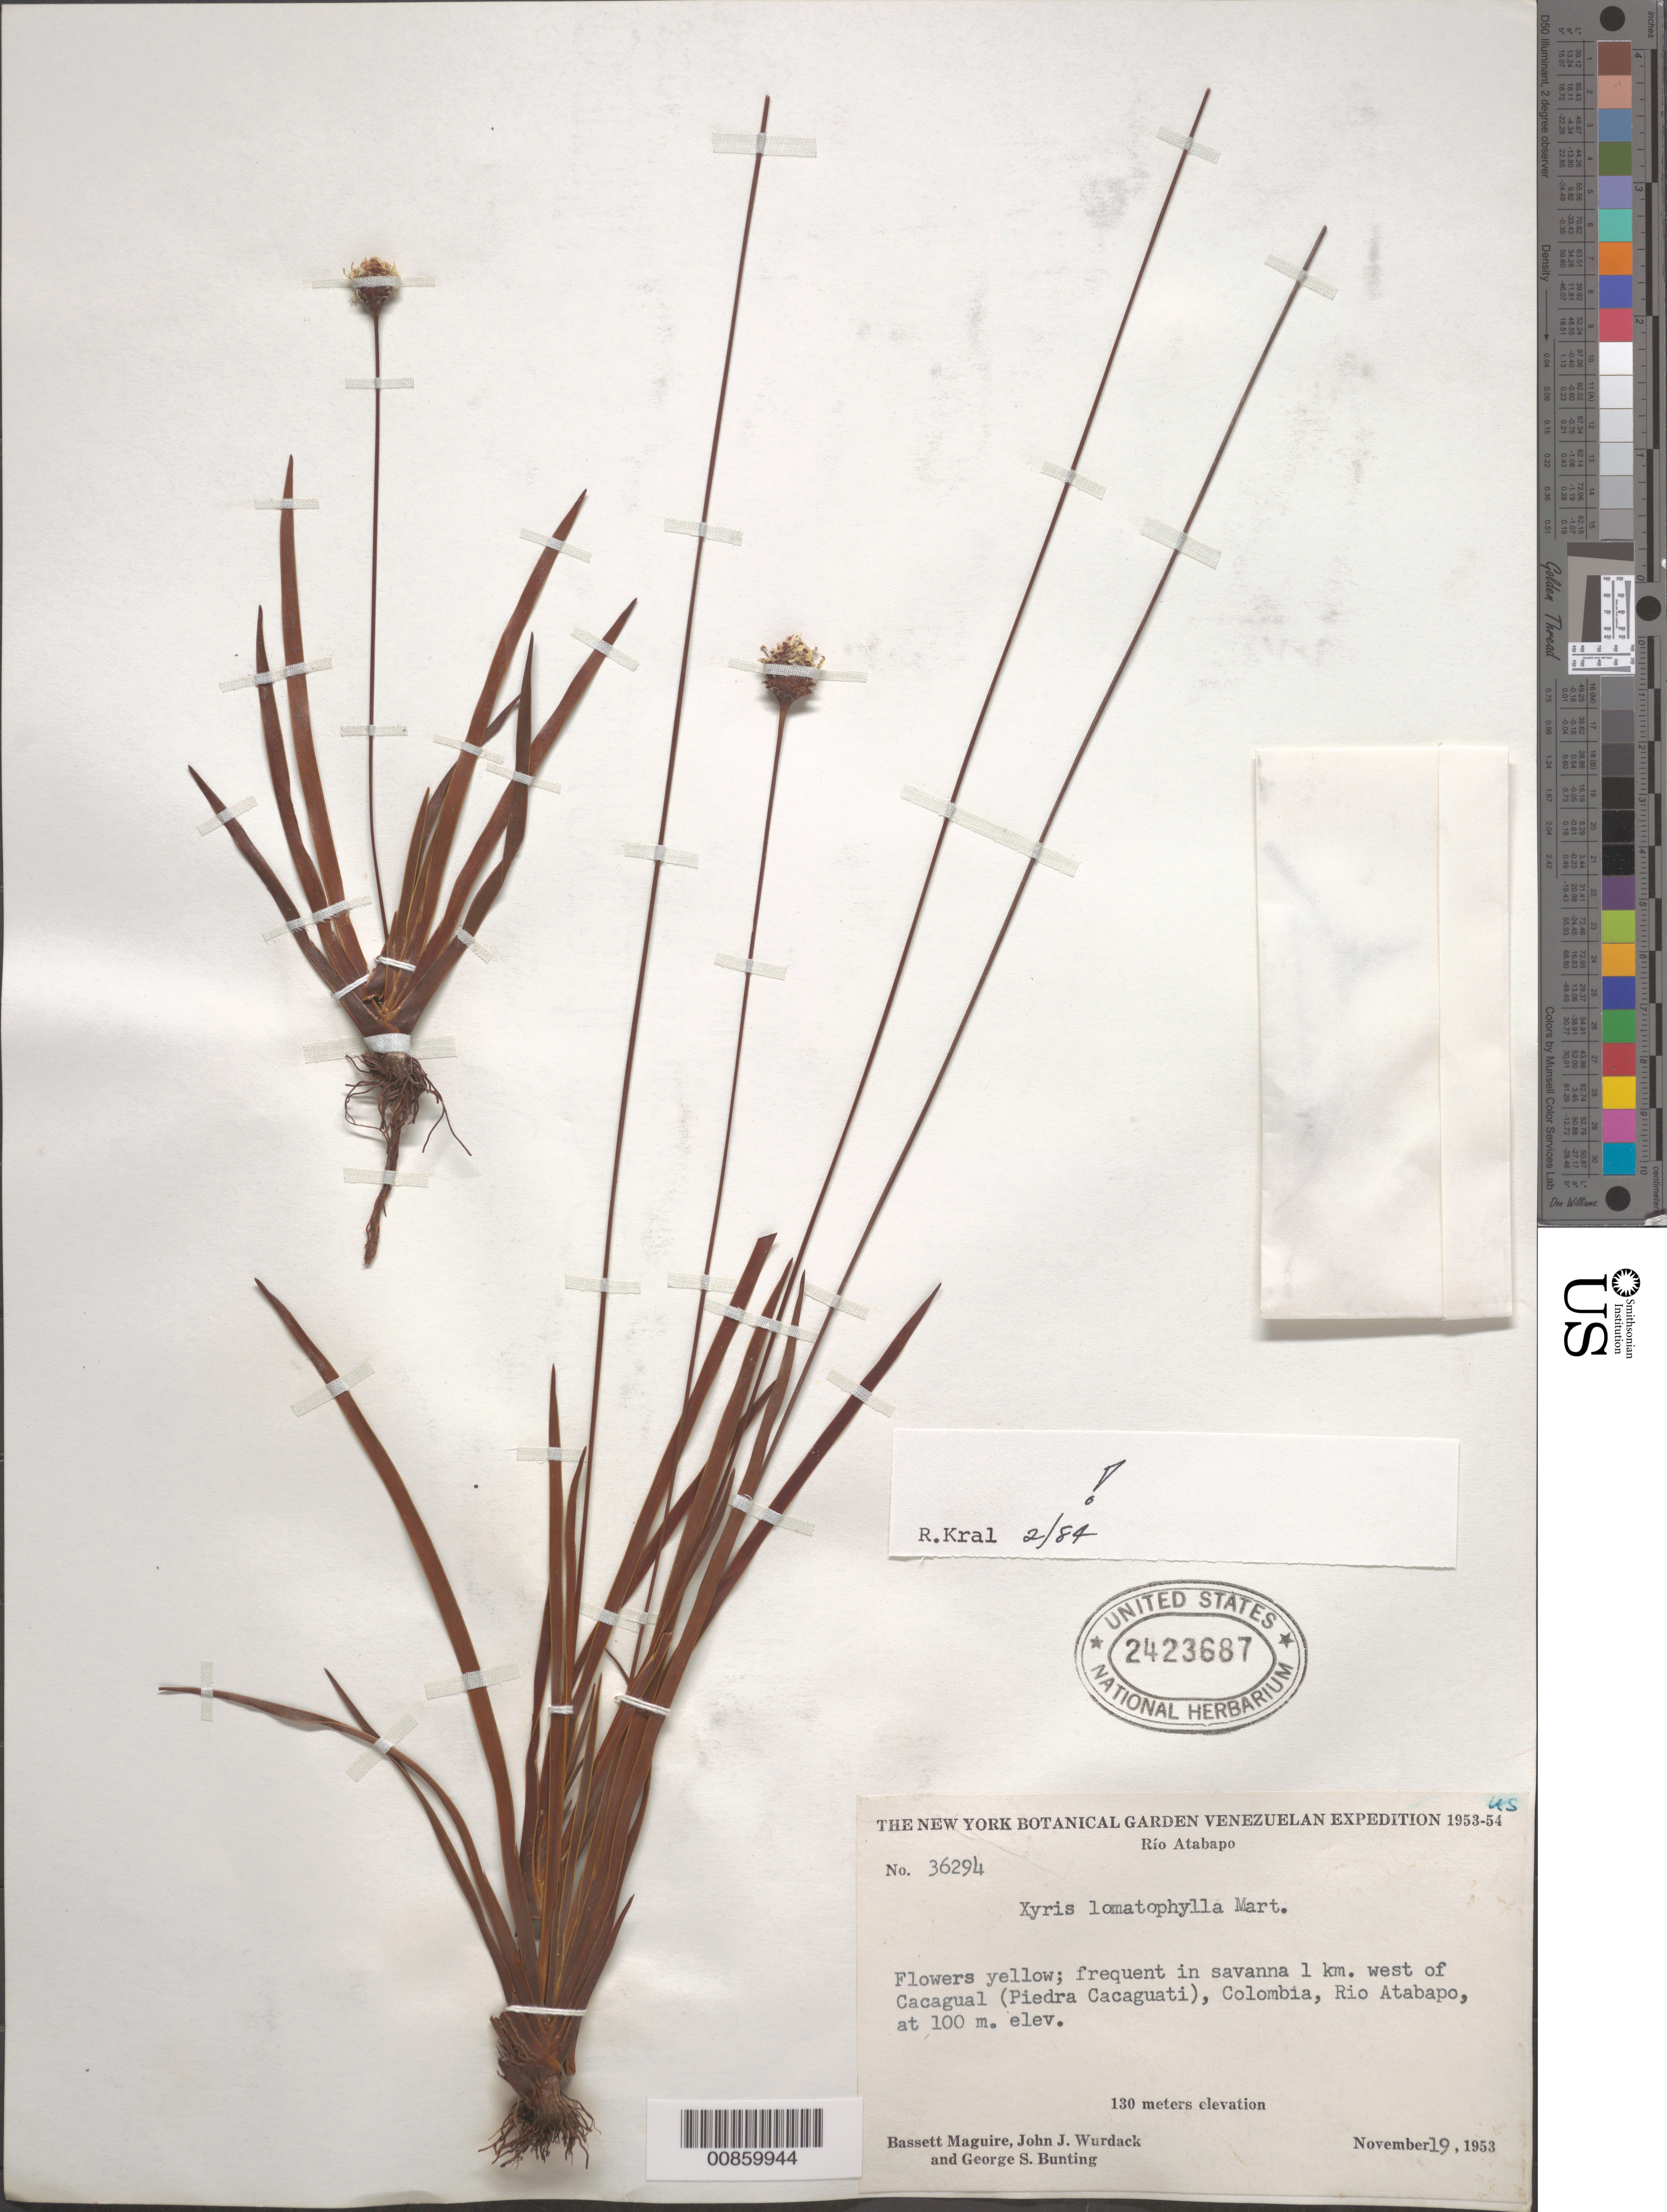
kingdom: Plantae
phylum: Tracheophyta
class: Liliopsida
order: Poales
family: Xyridaceae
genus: Xyris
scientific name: Xyris lomatophylla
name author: Mart.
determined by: Kral, Robert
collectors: B. Maguire, J. J. Wurdack & G. S. Bunting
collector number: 36294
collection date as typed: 19-Nov-53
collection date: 1953-11-19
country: Colombia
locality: Río Atabapo, 1 km W of Cacagual, Colombia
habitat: Savanna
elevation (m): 100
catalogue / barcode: US 2423687